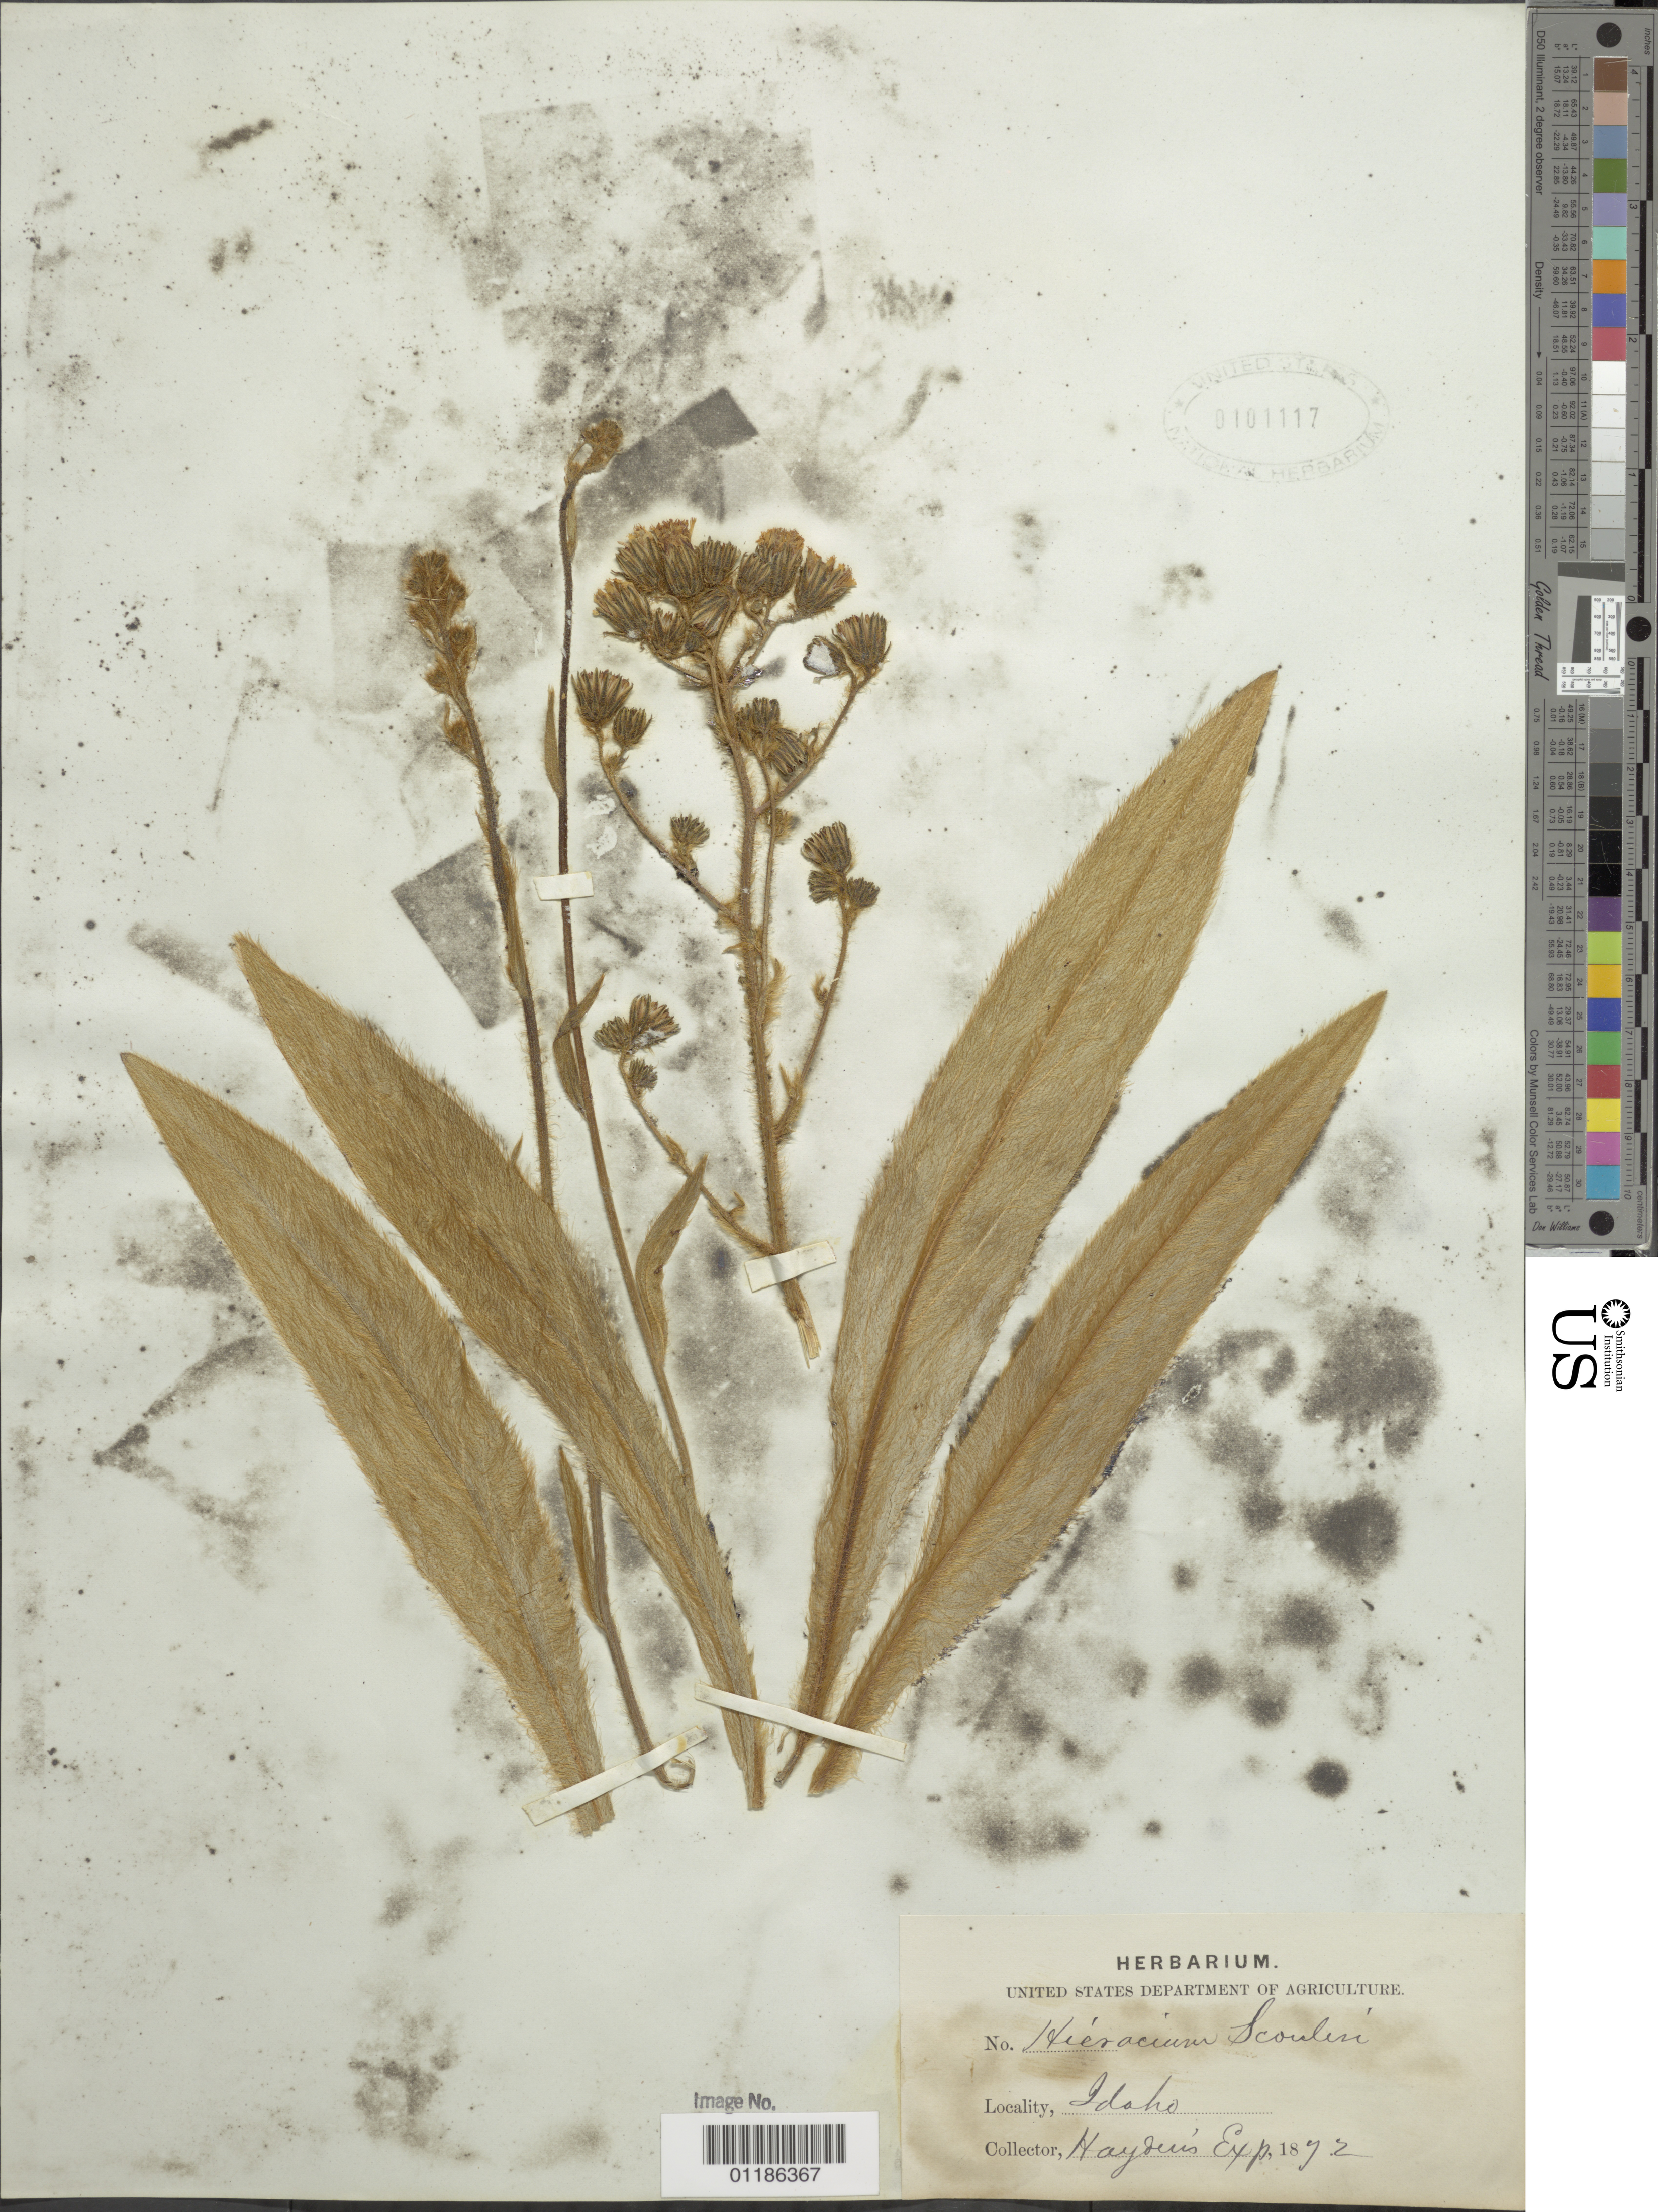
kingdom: Plantae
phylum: Tracheophyta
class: Magnoliopsida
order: Asterales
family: Asteraceae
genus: Hieracium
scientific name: Hieracium scouleri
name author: Hook.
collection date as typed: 1872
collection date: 1872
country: United States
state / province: Idaho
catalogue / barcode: US 101117